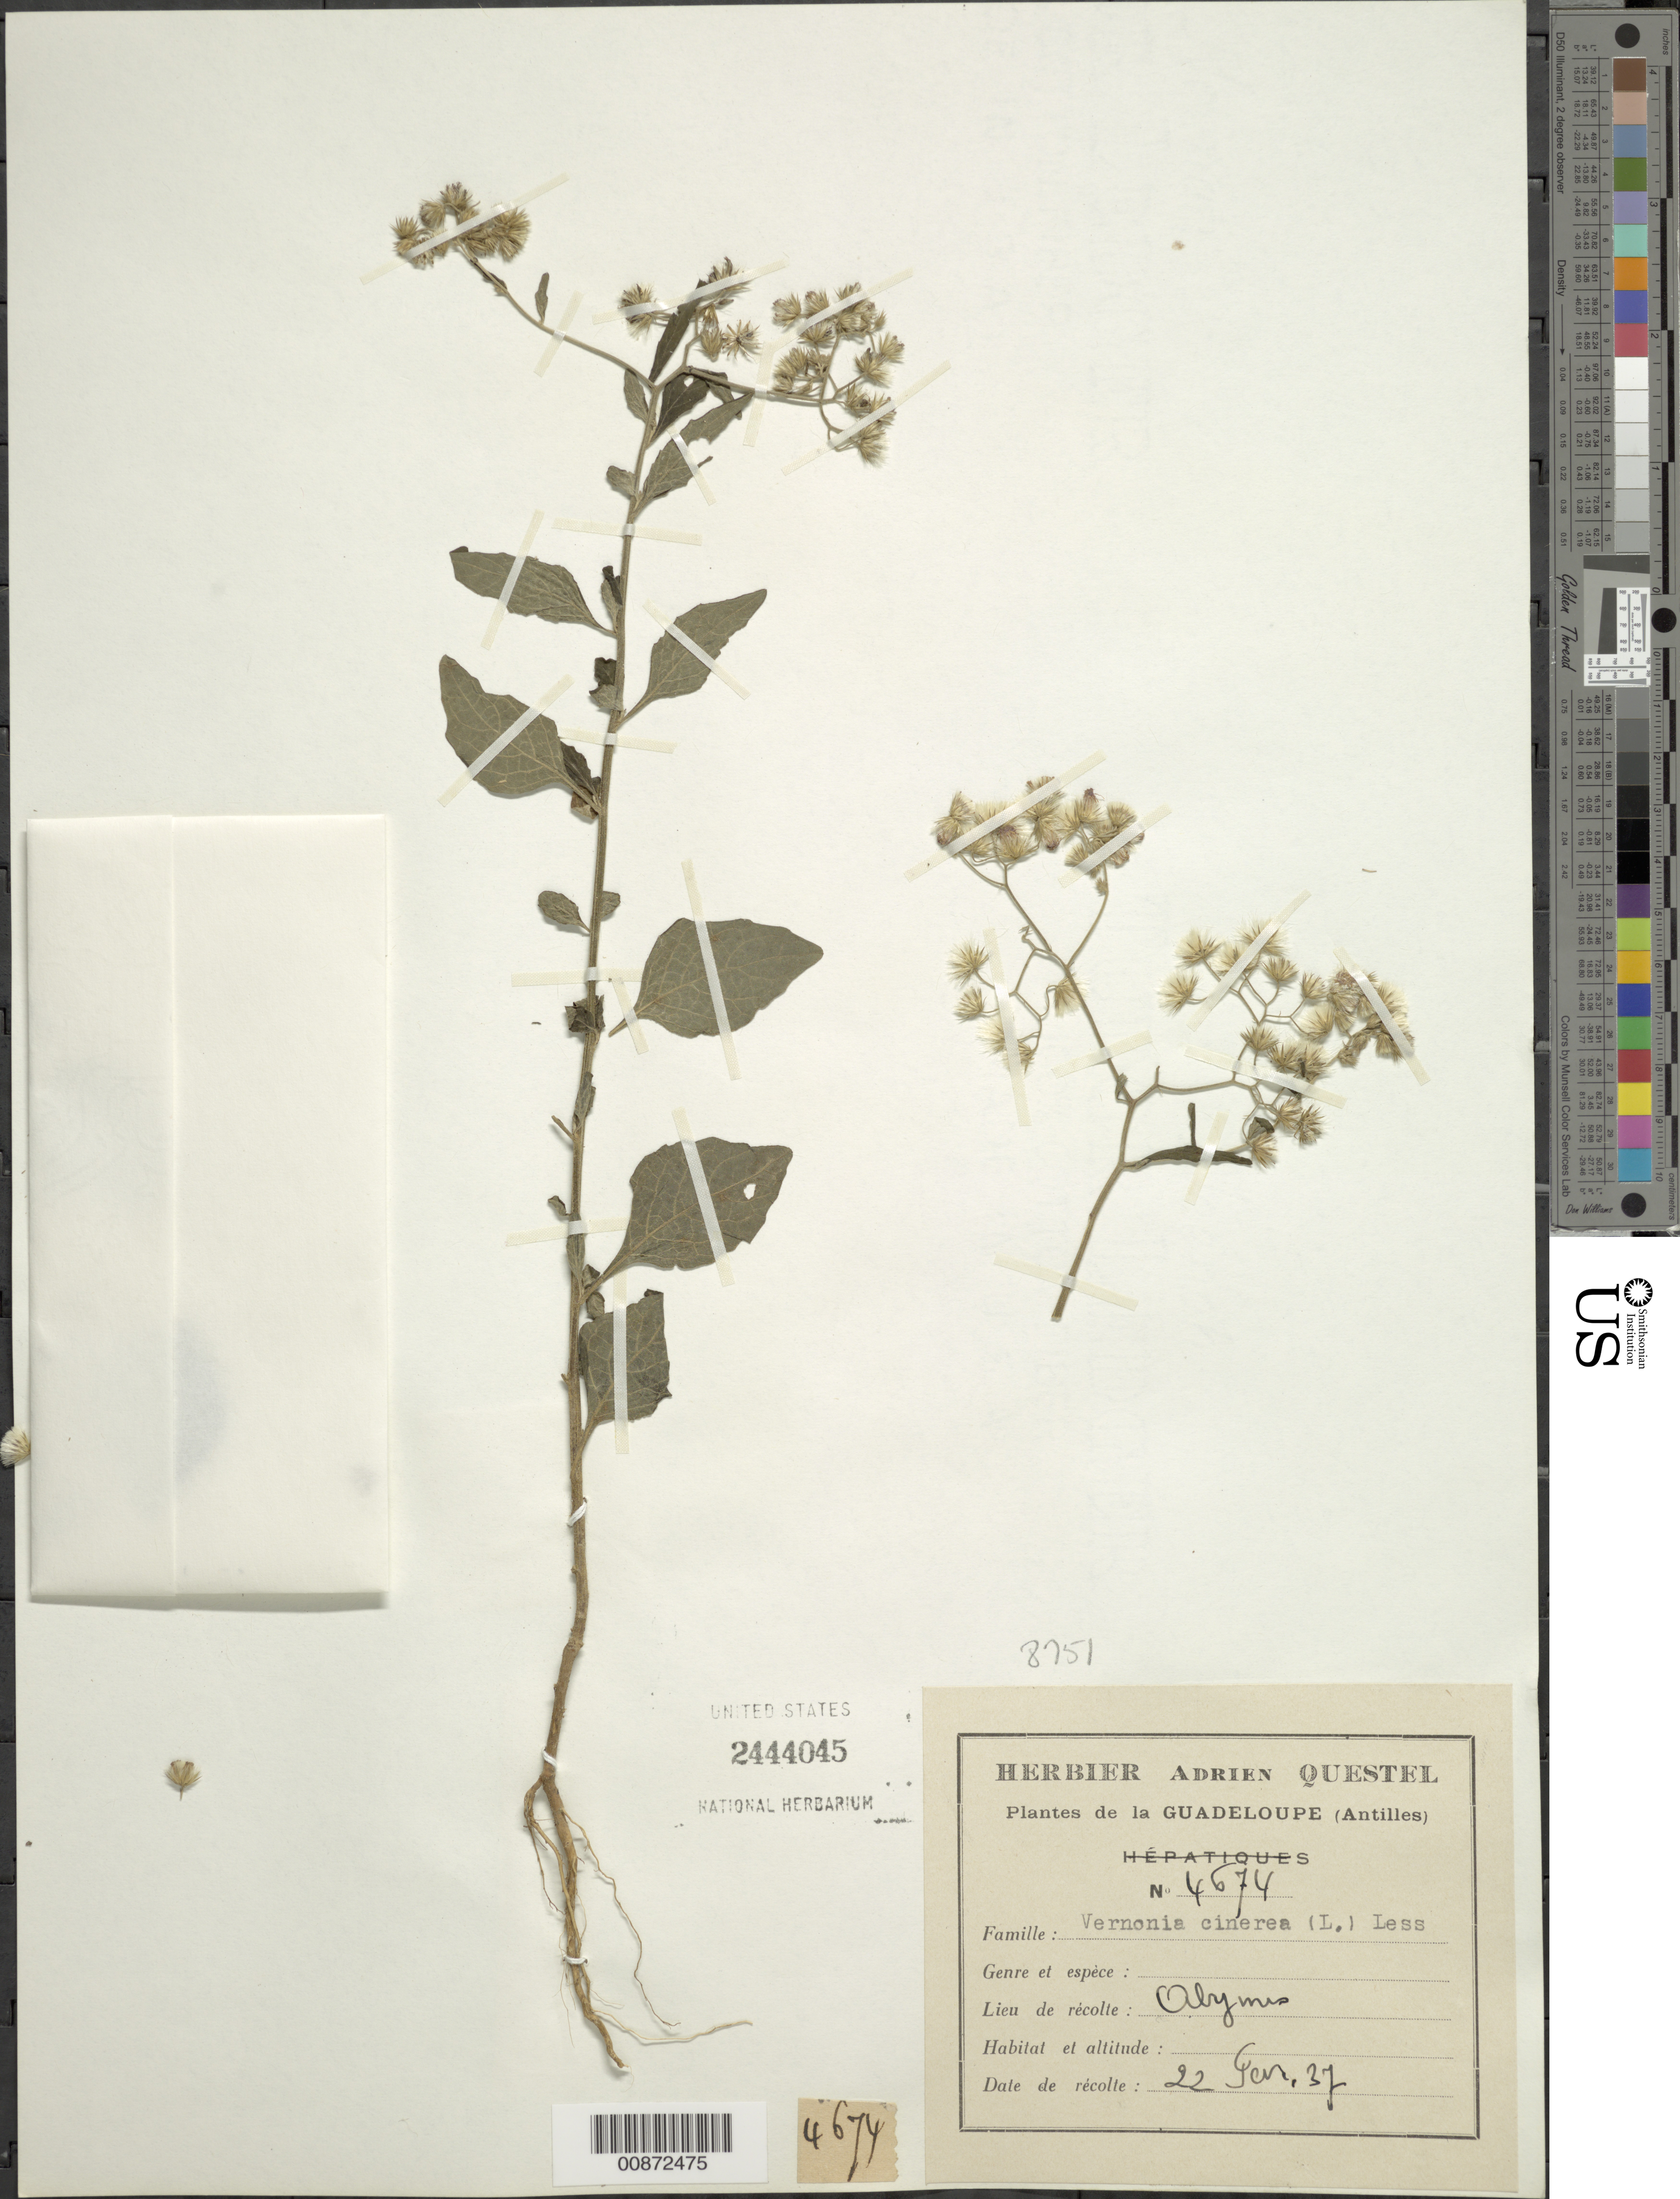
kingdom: Plantae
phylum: Tracheophyta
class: Magnoliopsida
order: Asterales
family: Asteraceae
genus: Cyanthillium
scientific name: Cyanthillium cinereum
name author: (L.) H. Rob.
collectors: A. Questel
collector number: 4674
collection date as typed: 22 Jan 1937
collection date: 1937-01-22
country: Guadeloupe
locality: Olymis (sp?)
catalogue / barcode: US 2444045